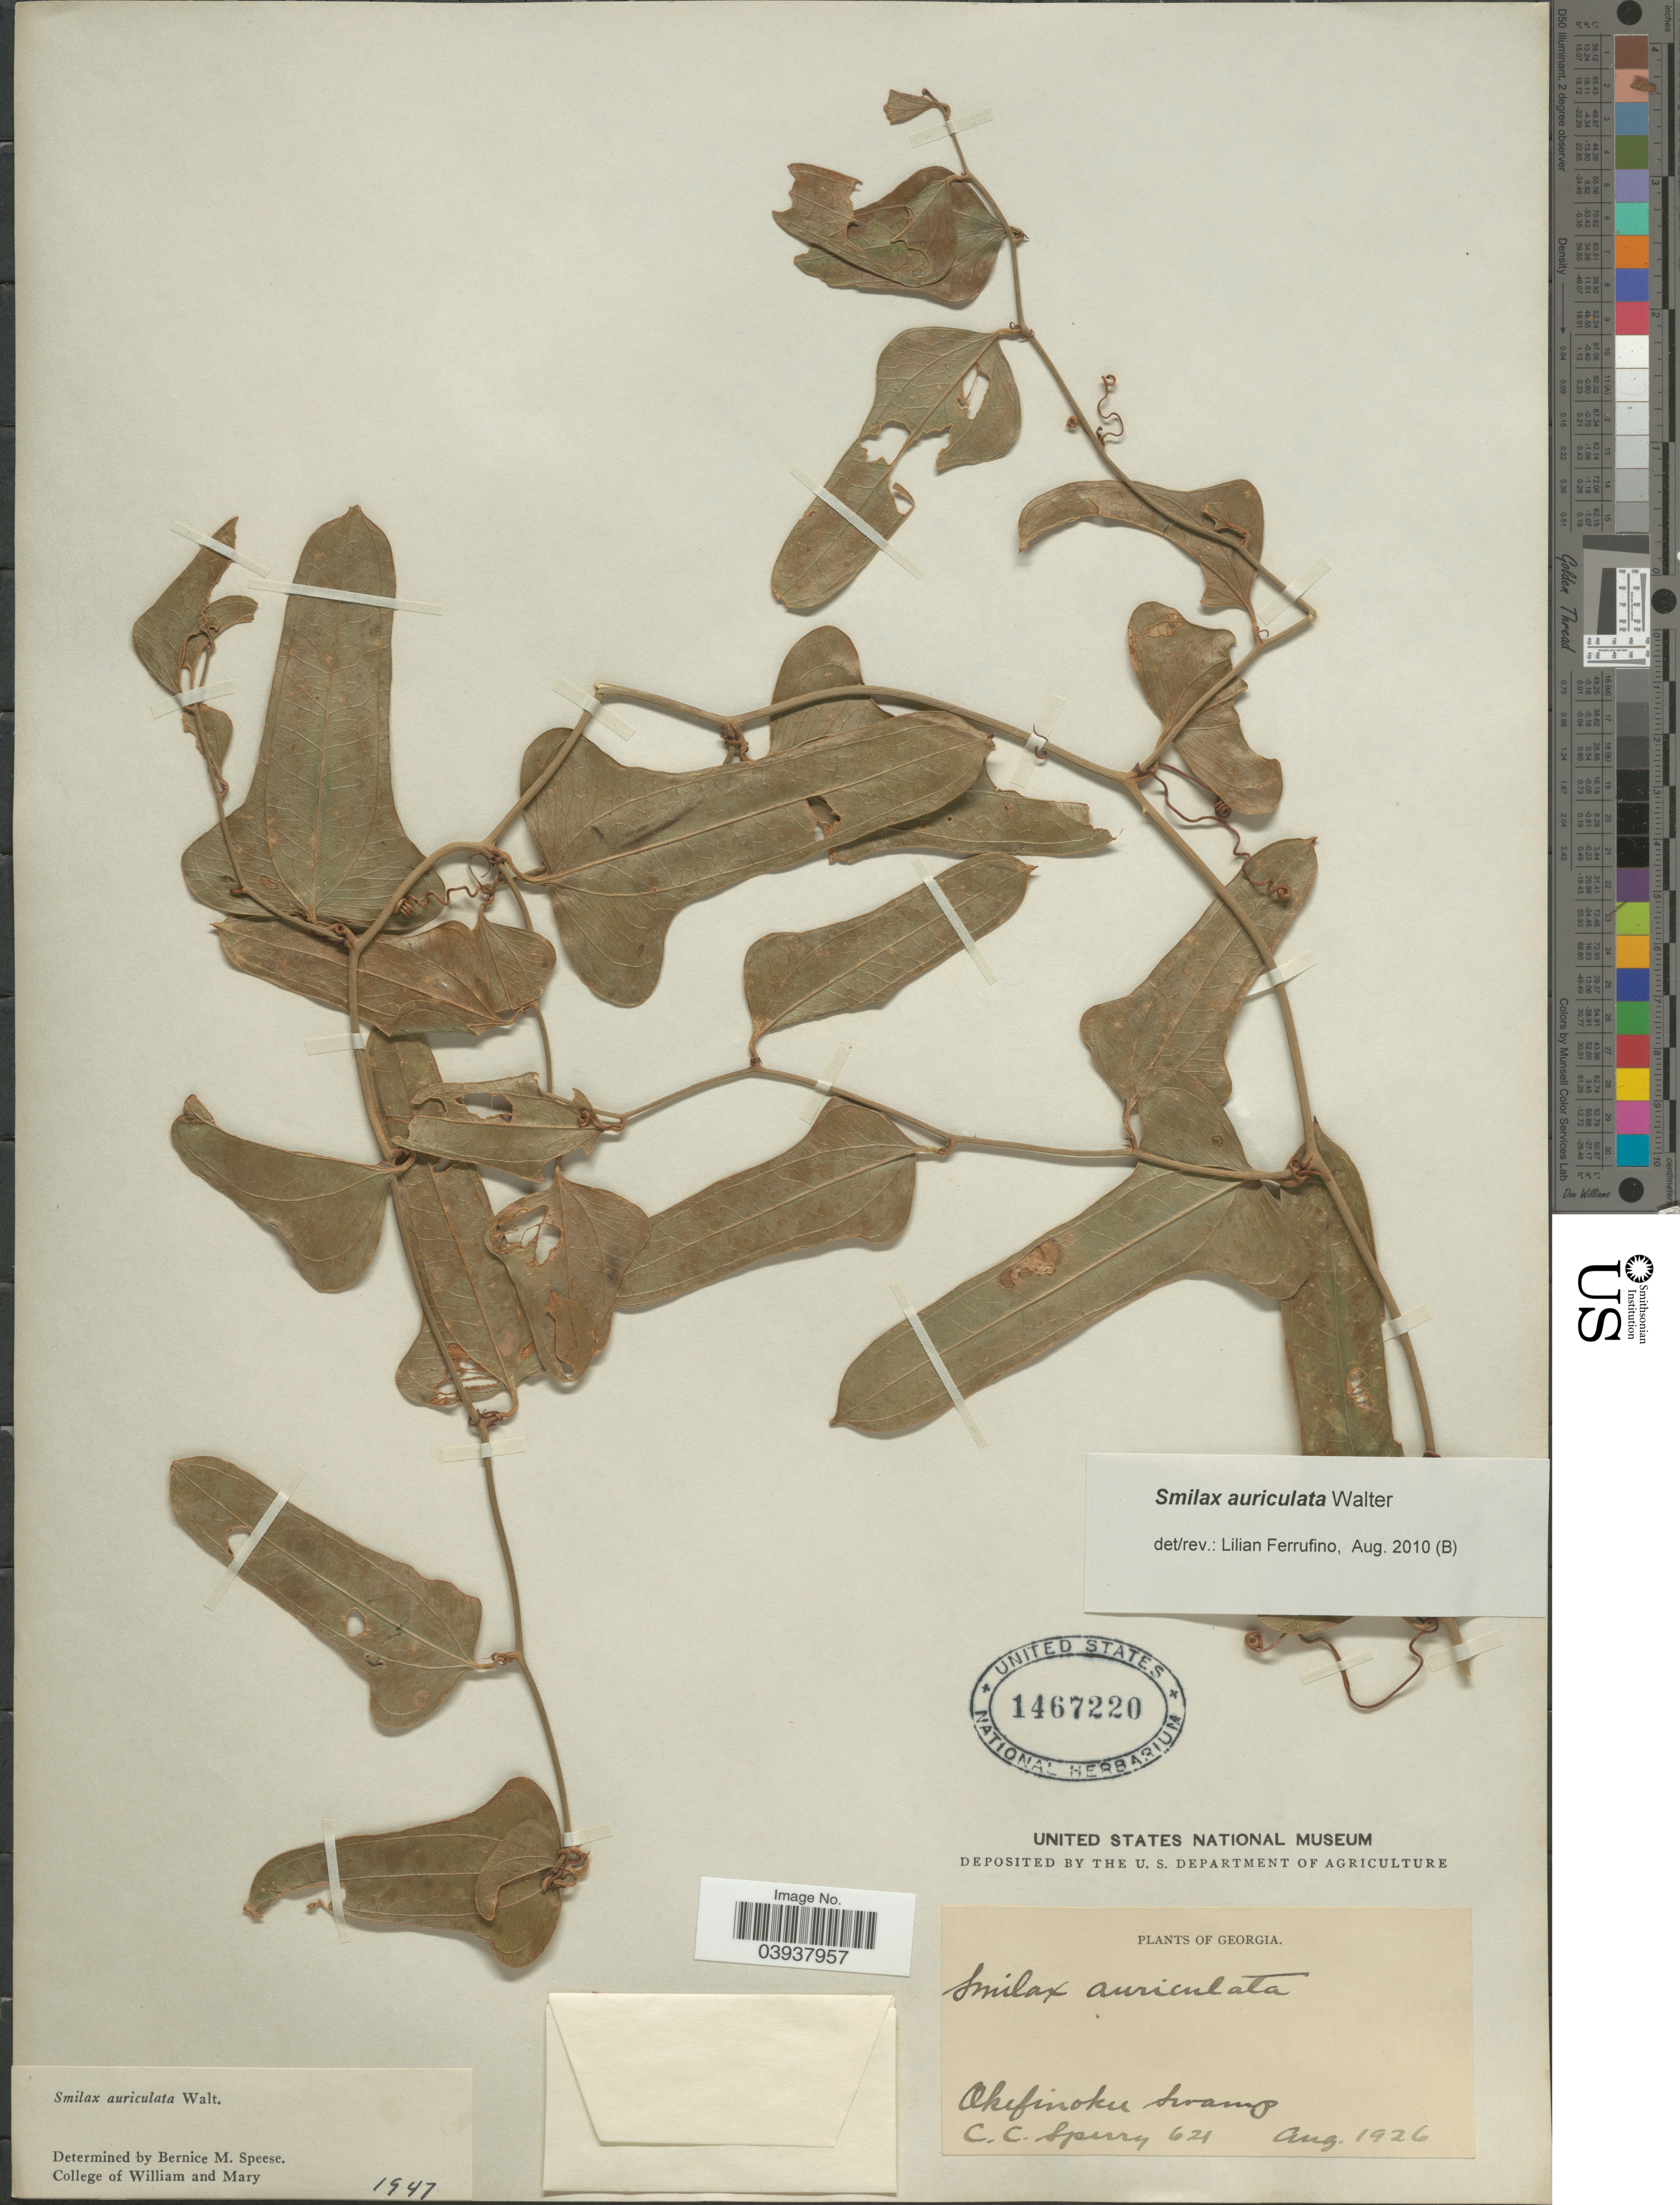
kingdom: Plantae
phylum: Tracheophyta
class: Liliopsida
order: Liliales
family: Smilacaceae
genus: Smilax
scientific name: Smilax auriculata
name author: Walter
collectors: C. C. Sperry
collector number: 621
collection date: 1926-08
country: United States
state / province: Georgia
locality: Okefinokee Swamp.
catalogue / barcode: US 1467220